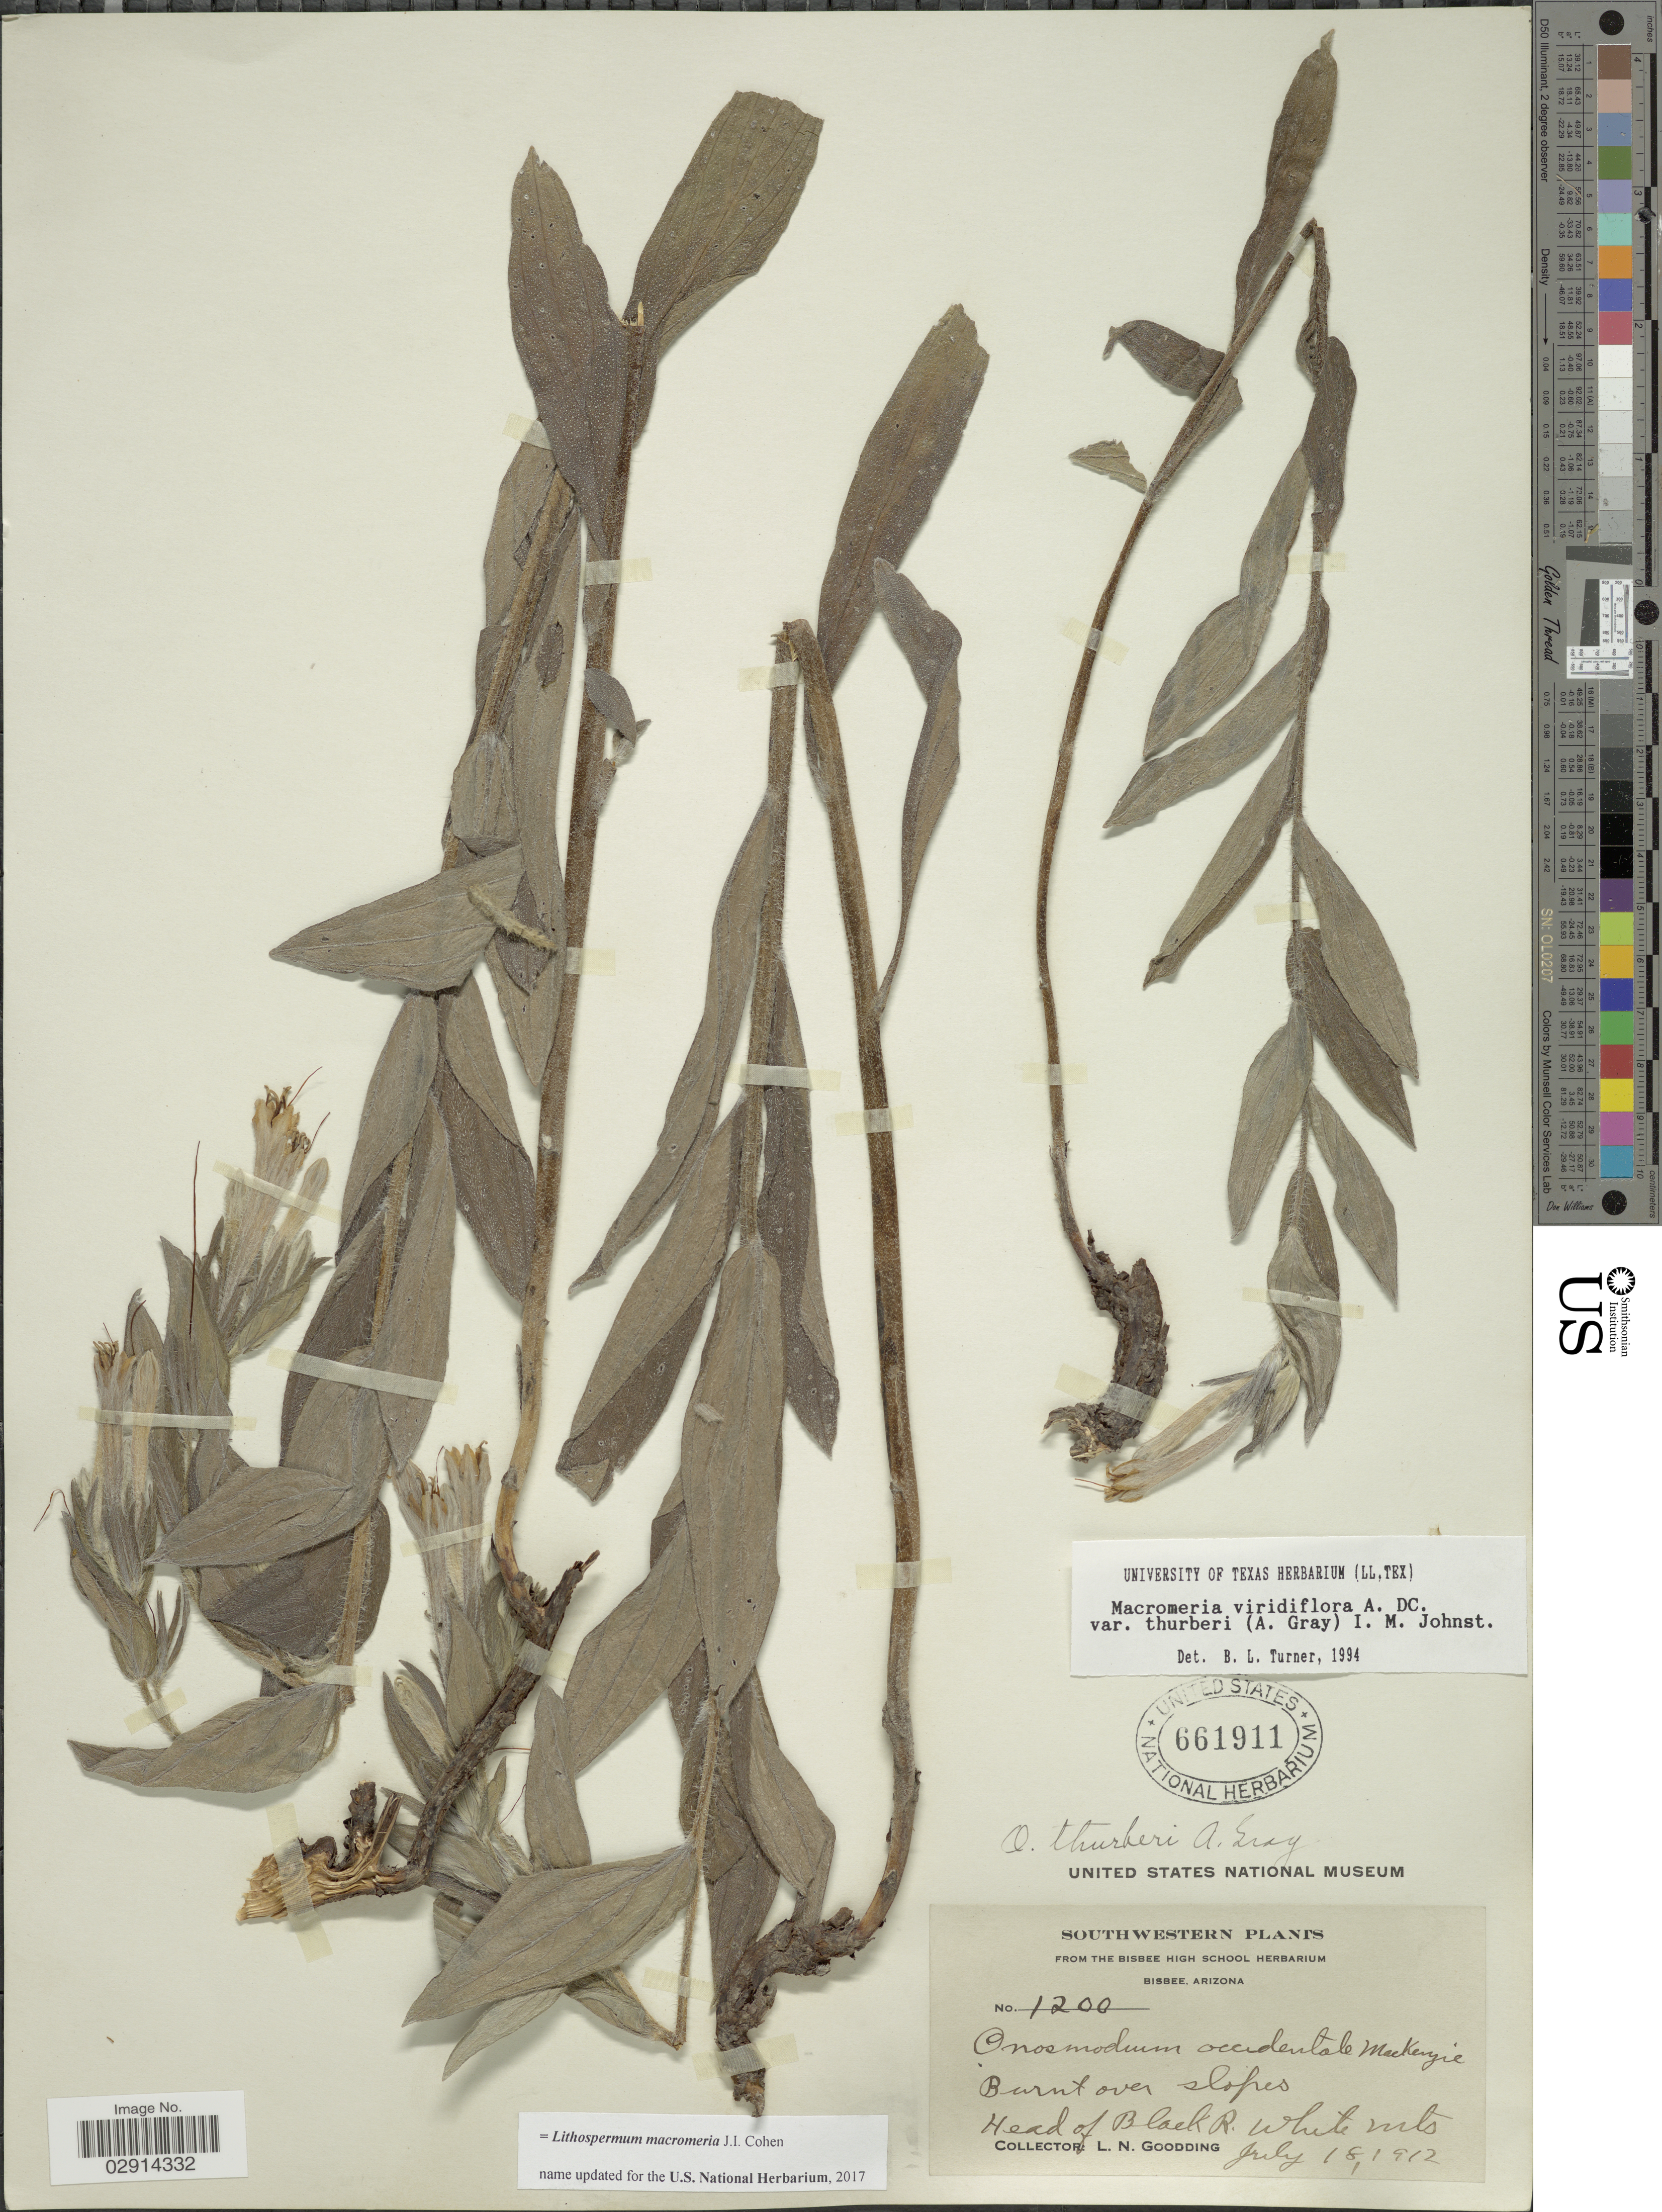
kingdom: Plantae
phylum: Tracheophyta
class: Magnoliopsida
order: Boraginales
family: Boraginaceae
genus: Lithospermum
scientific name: Lithospermum macromeria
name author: Cohen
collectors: L. N. Goodding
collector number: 1200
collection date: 1912-07-18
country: United States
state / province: Arizona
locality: Head of Black R., White Mts.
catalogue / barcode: US 661911